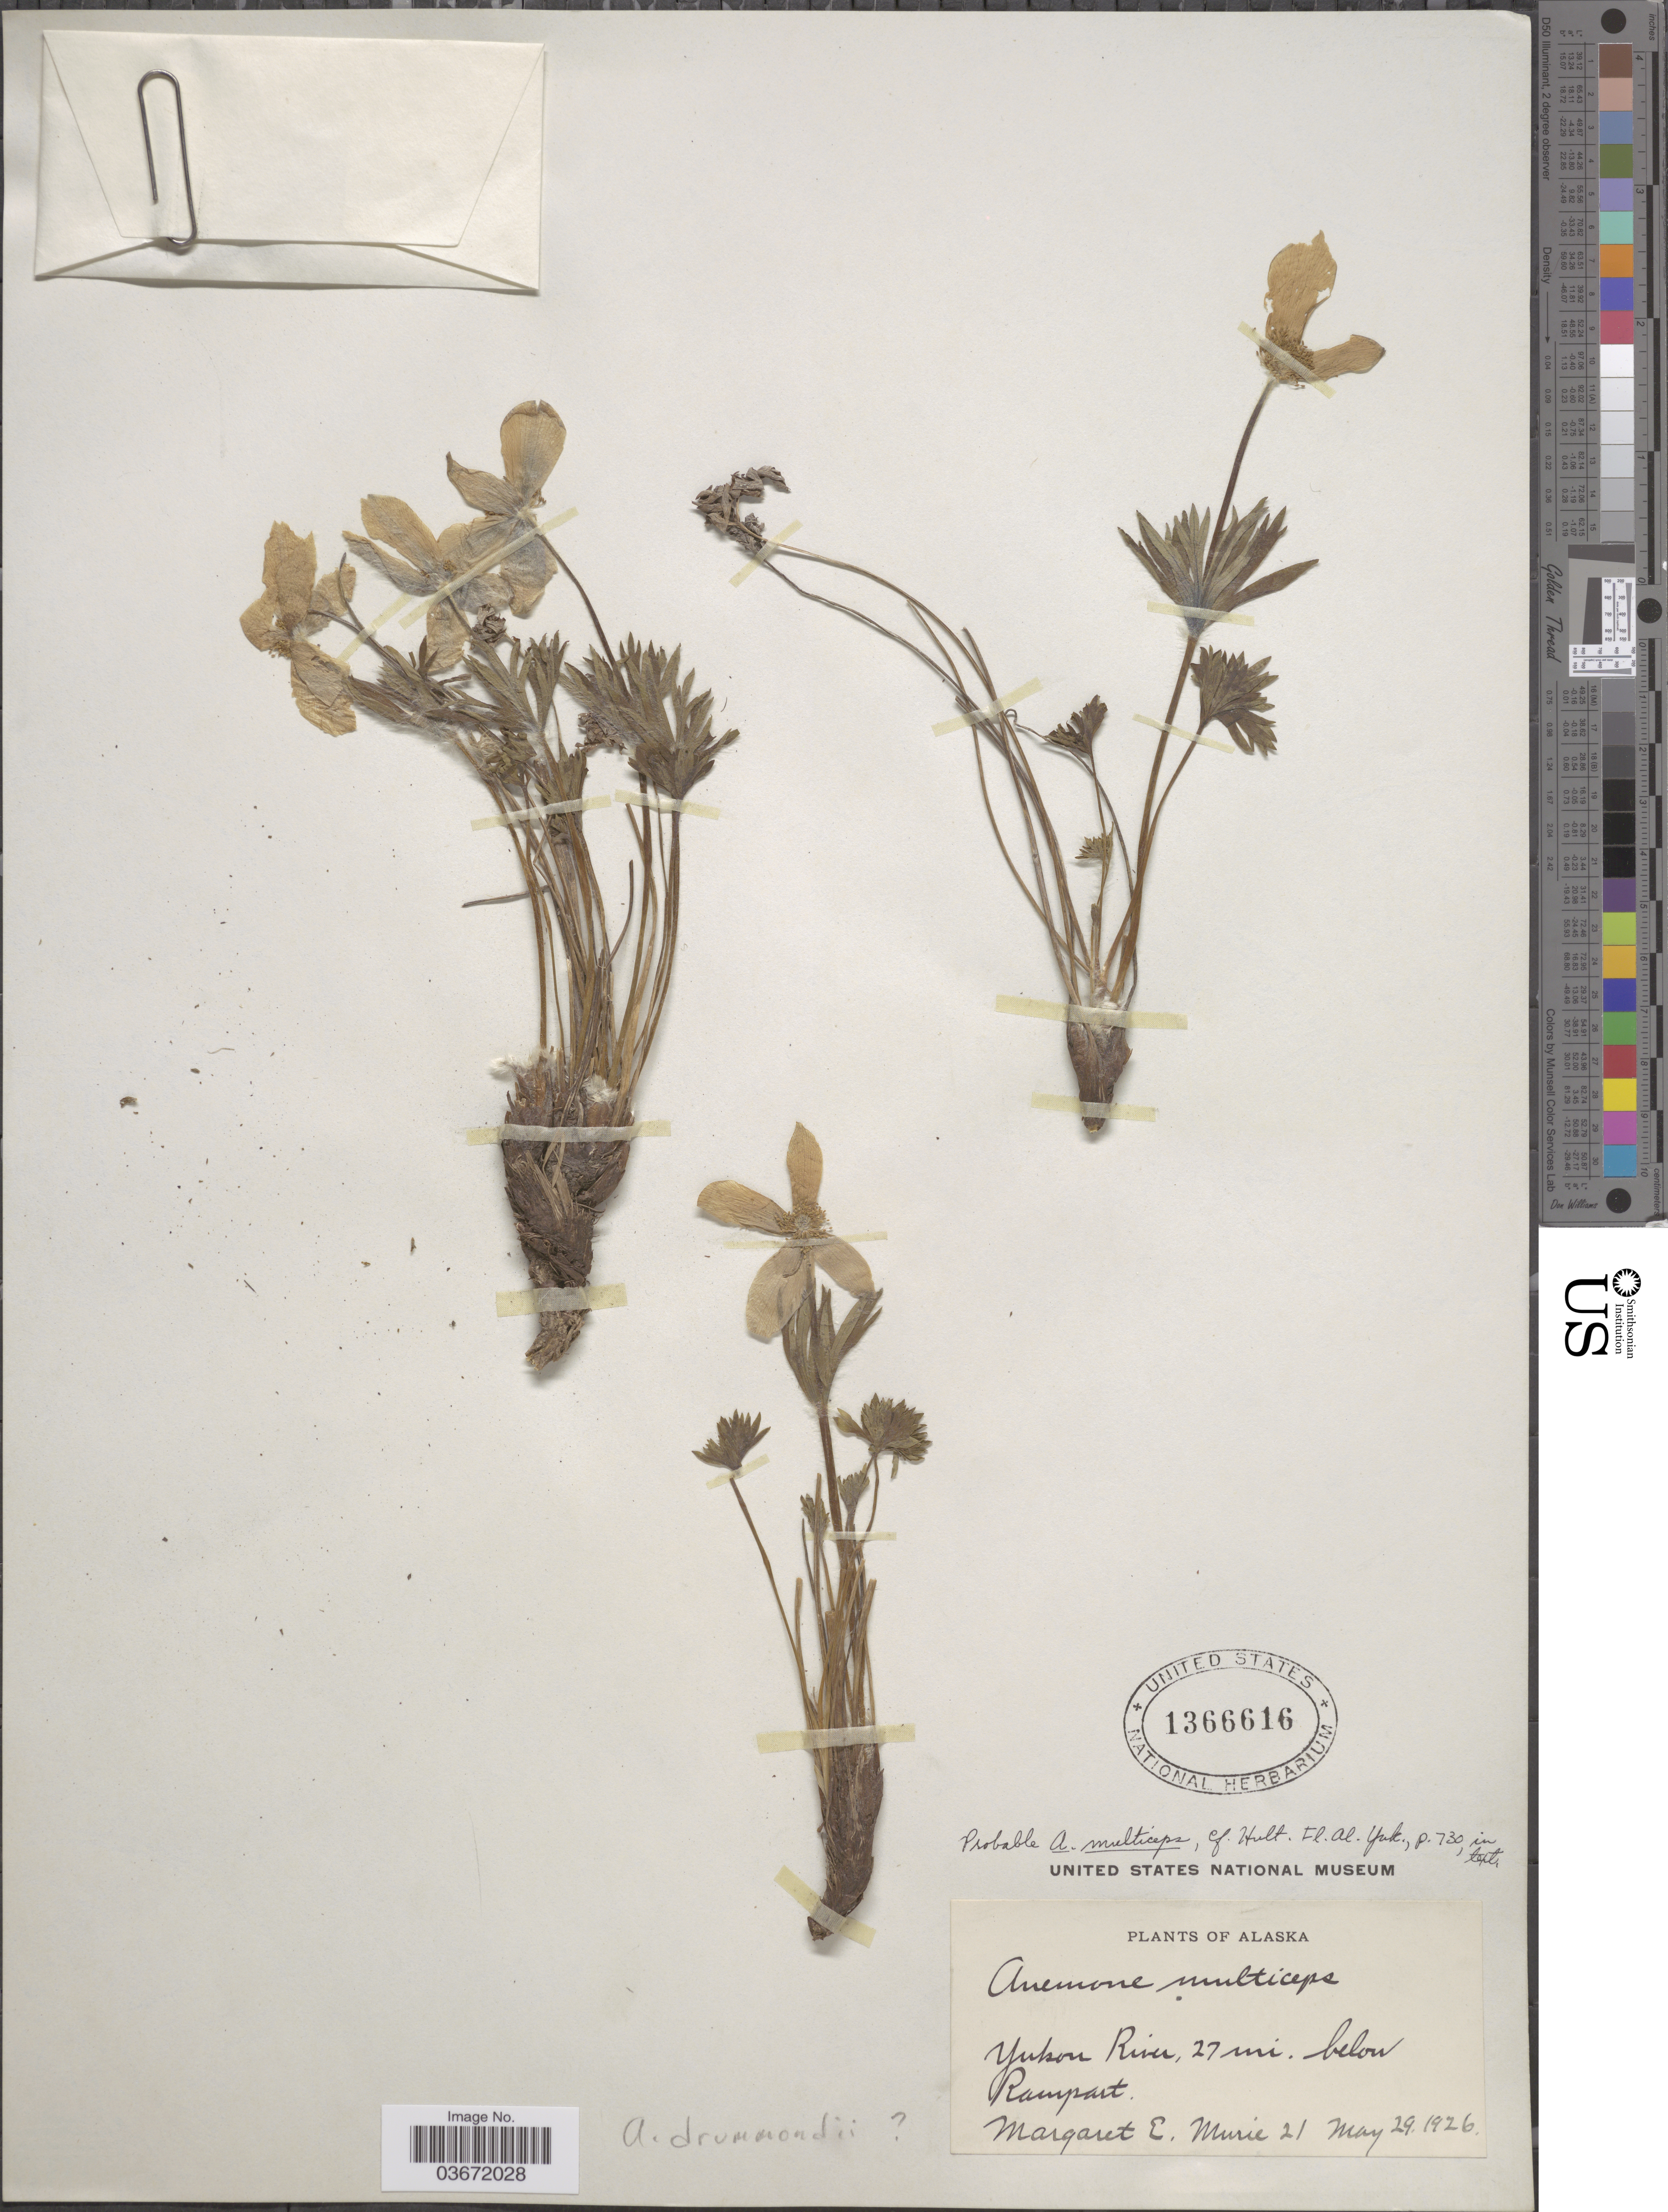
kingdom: Plantae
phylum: Tracheophyta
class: Magnoliopsida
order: Ranunculales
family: Ranunculaceae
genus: Anemone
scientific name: Anemone multiceps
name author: (Greene) Standl.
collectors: M. Murie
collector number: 21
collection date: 1926-05-29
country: United States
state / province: Alaska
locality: Yukon River, 27 mi. below Rampart.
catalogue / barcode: US 1366616